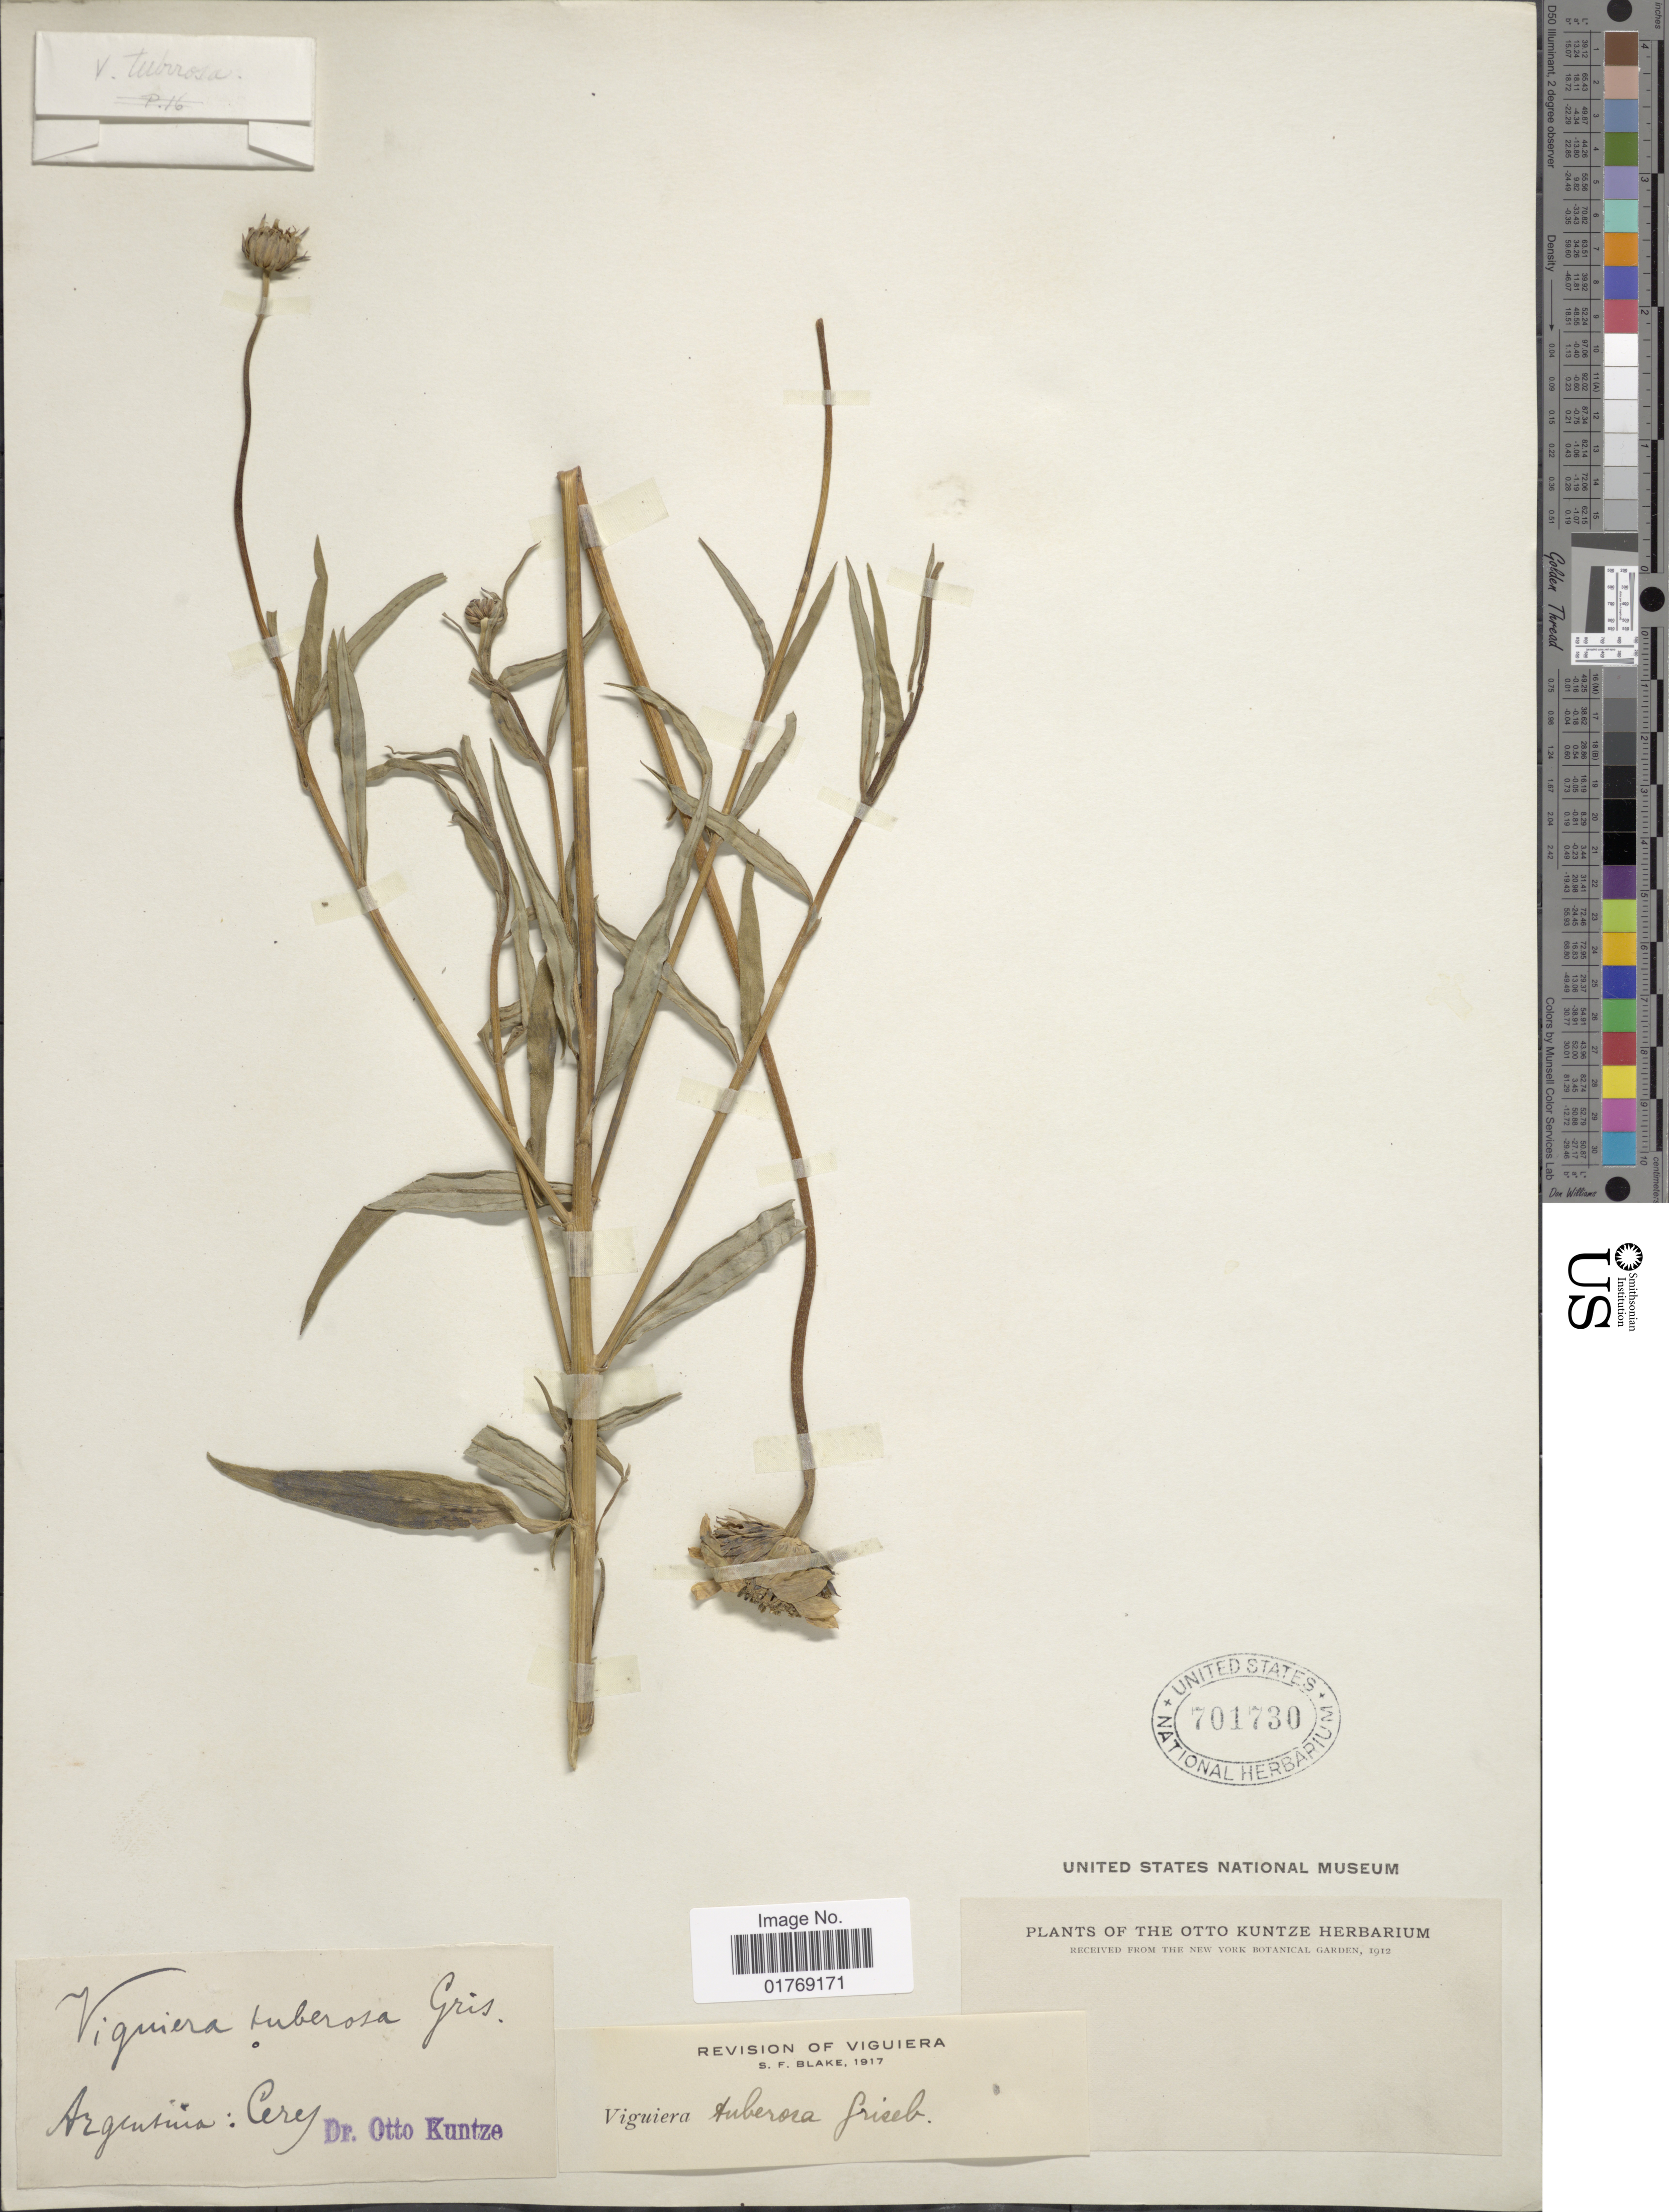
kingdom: Plantae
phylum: Tracheophyta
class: Magnoliopsida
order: Asterales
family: Asteraceae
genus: Viguiera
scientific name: Viguiera tuberosa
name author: Griseb.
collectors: C.E.O. Kuntze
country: Argentina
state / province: Santa Fé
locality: Argentina: Ceres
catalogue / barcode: US 701730